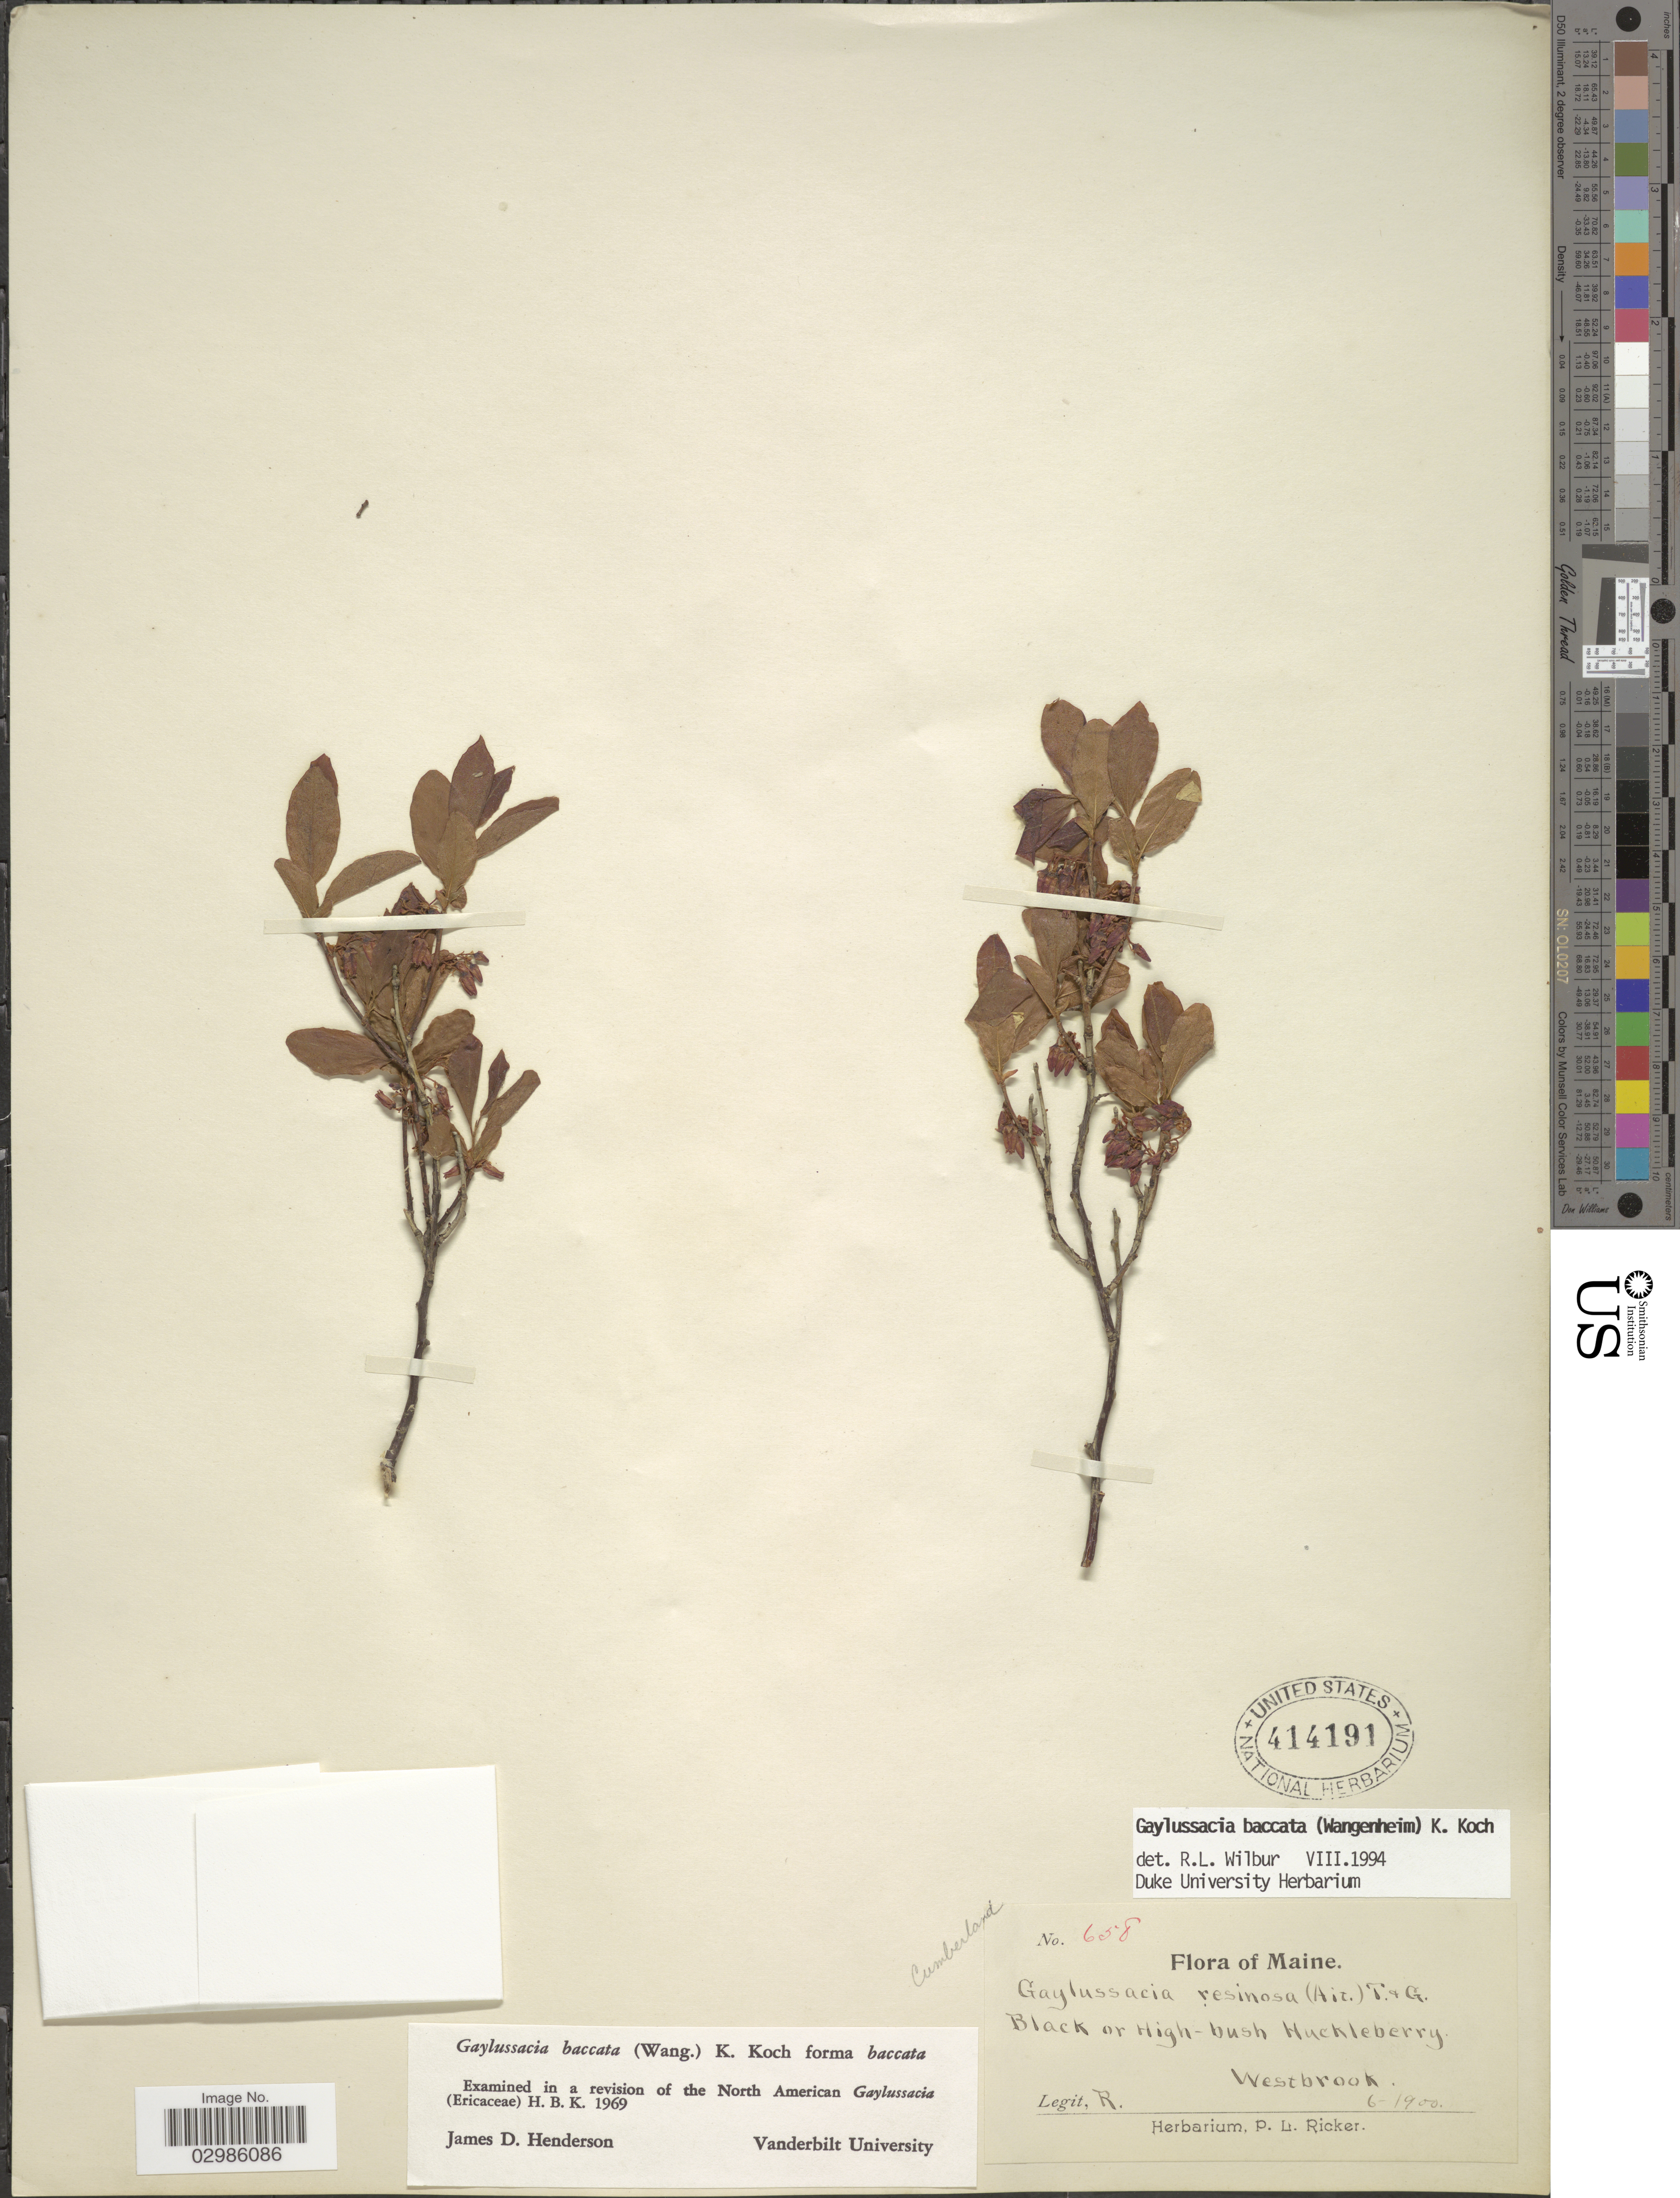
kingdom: Plantae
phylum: Tracheophyta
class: Magnoliopsida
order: Ericales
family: Ericaceae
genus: Gaylussacia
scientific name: Gaylussacia baccata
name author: (Wangenh.) K. Koch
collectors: P. Ricker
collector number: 658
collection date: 1900-06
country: United States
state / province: Maine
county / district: Cumberland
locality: Cumberland. Black or High-bush Huckleberry. Westbrook.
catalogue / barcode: US 414191